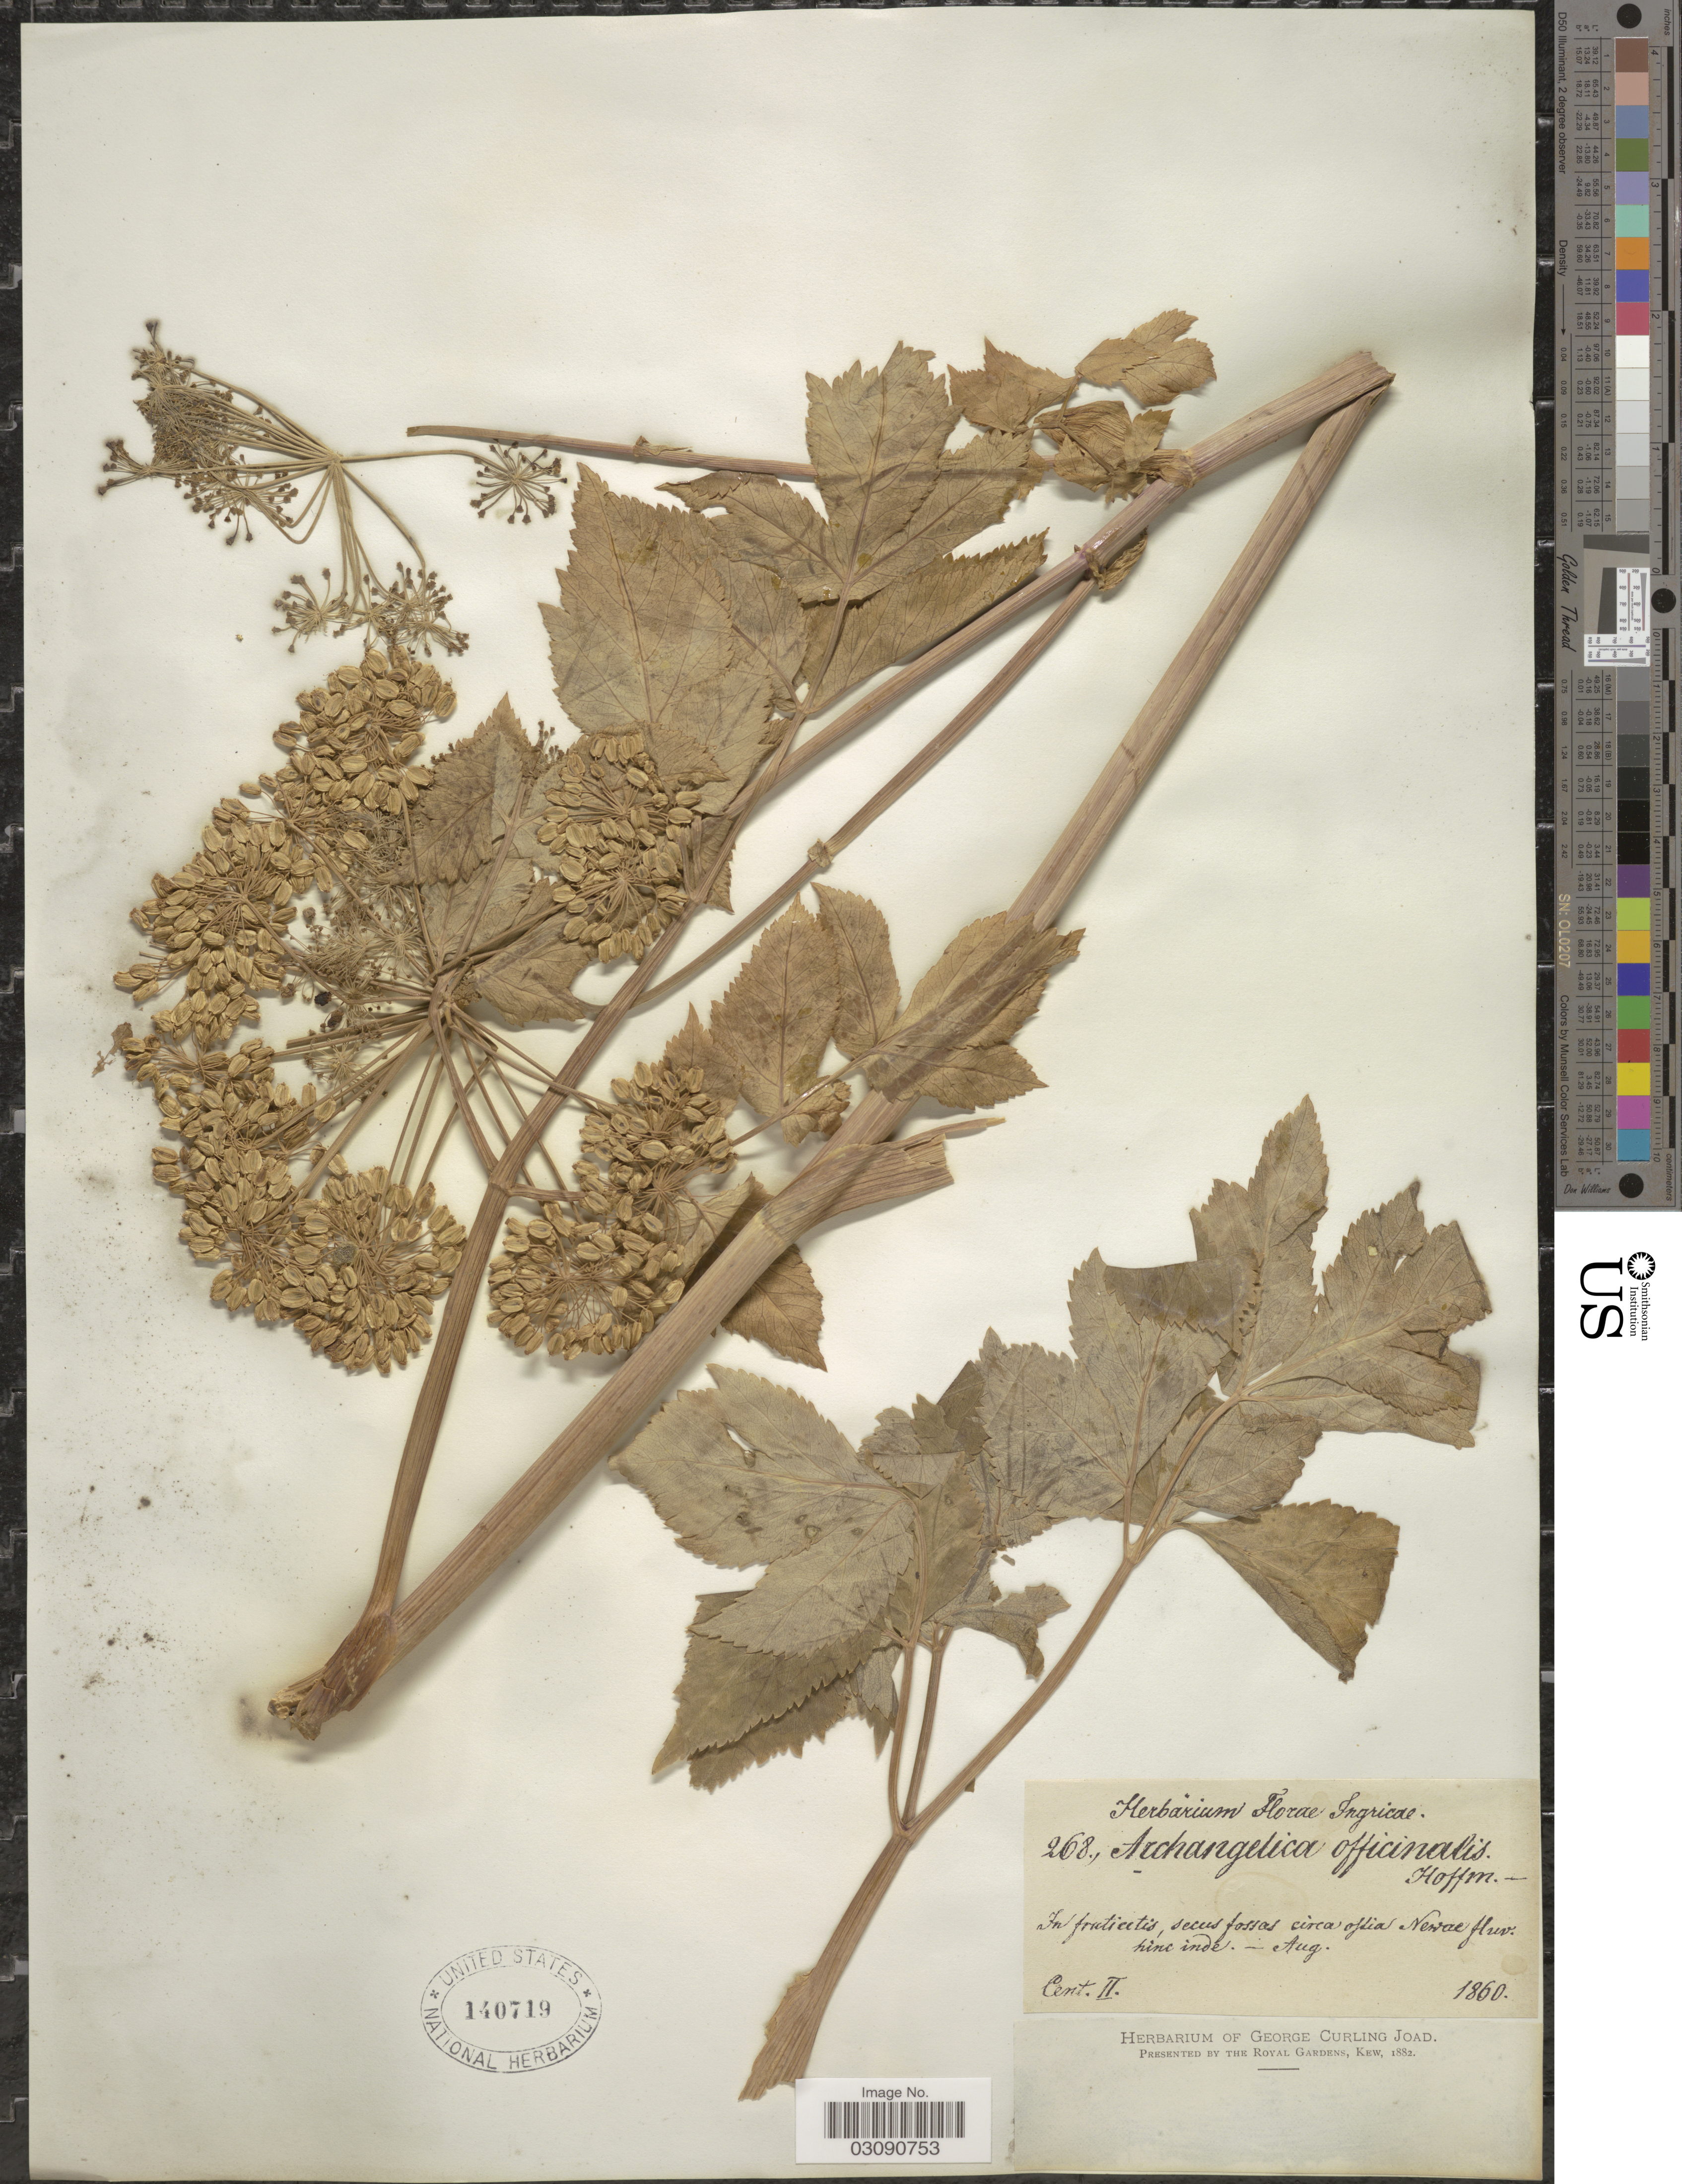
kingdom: Plantae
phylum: Tracheophyta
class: Magnoliopsida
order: Apiales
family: Apiaceae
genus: Angelica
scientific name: Angelica officinalis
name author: Moench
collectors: ex herb. George Curling Joad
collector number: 268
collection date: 1860-08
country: Finland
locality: Ingricae, In fruticetis sucus fossas circa offia, Newae fluv hinc inde.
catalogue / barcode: US 140719